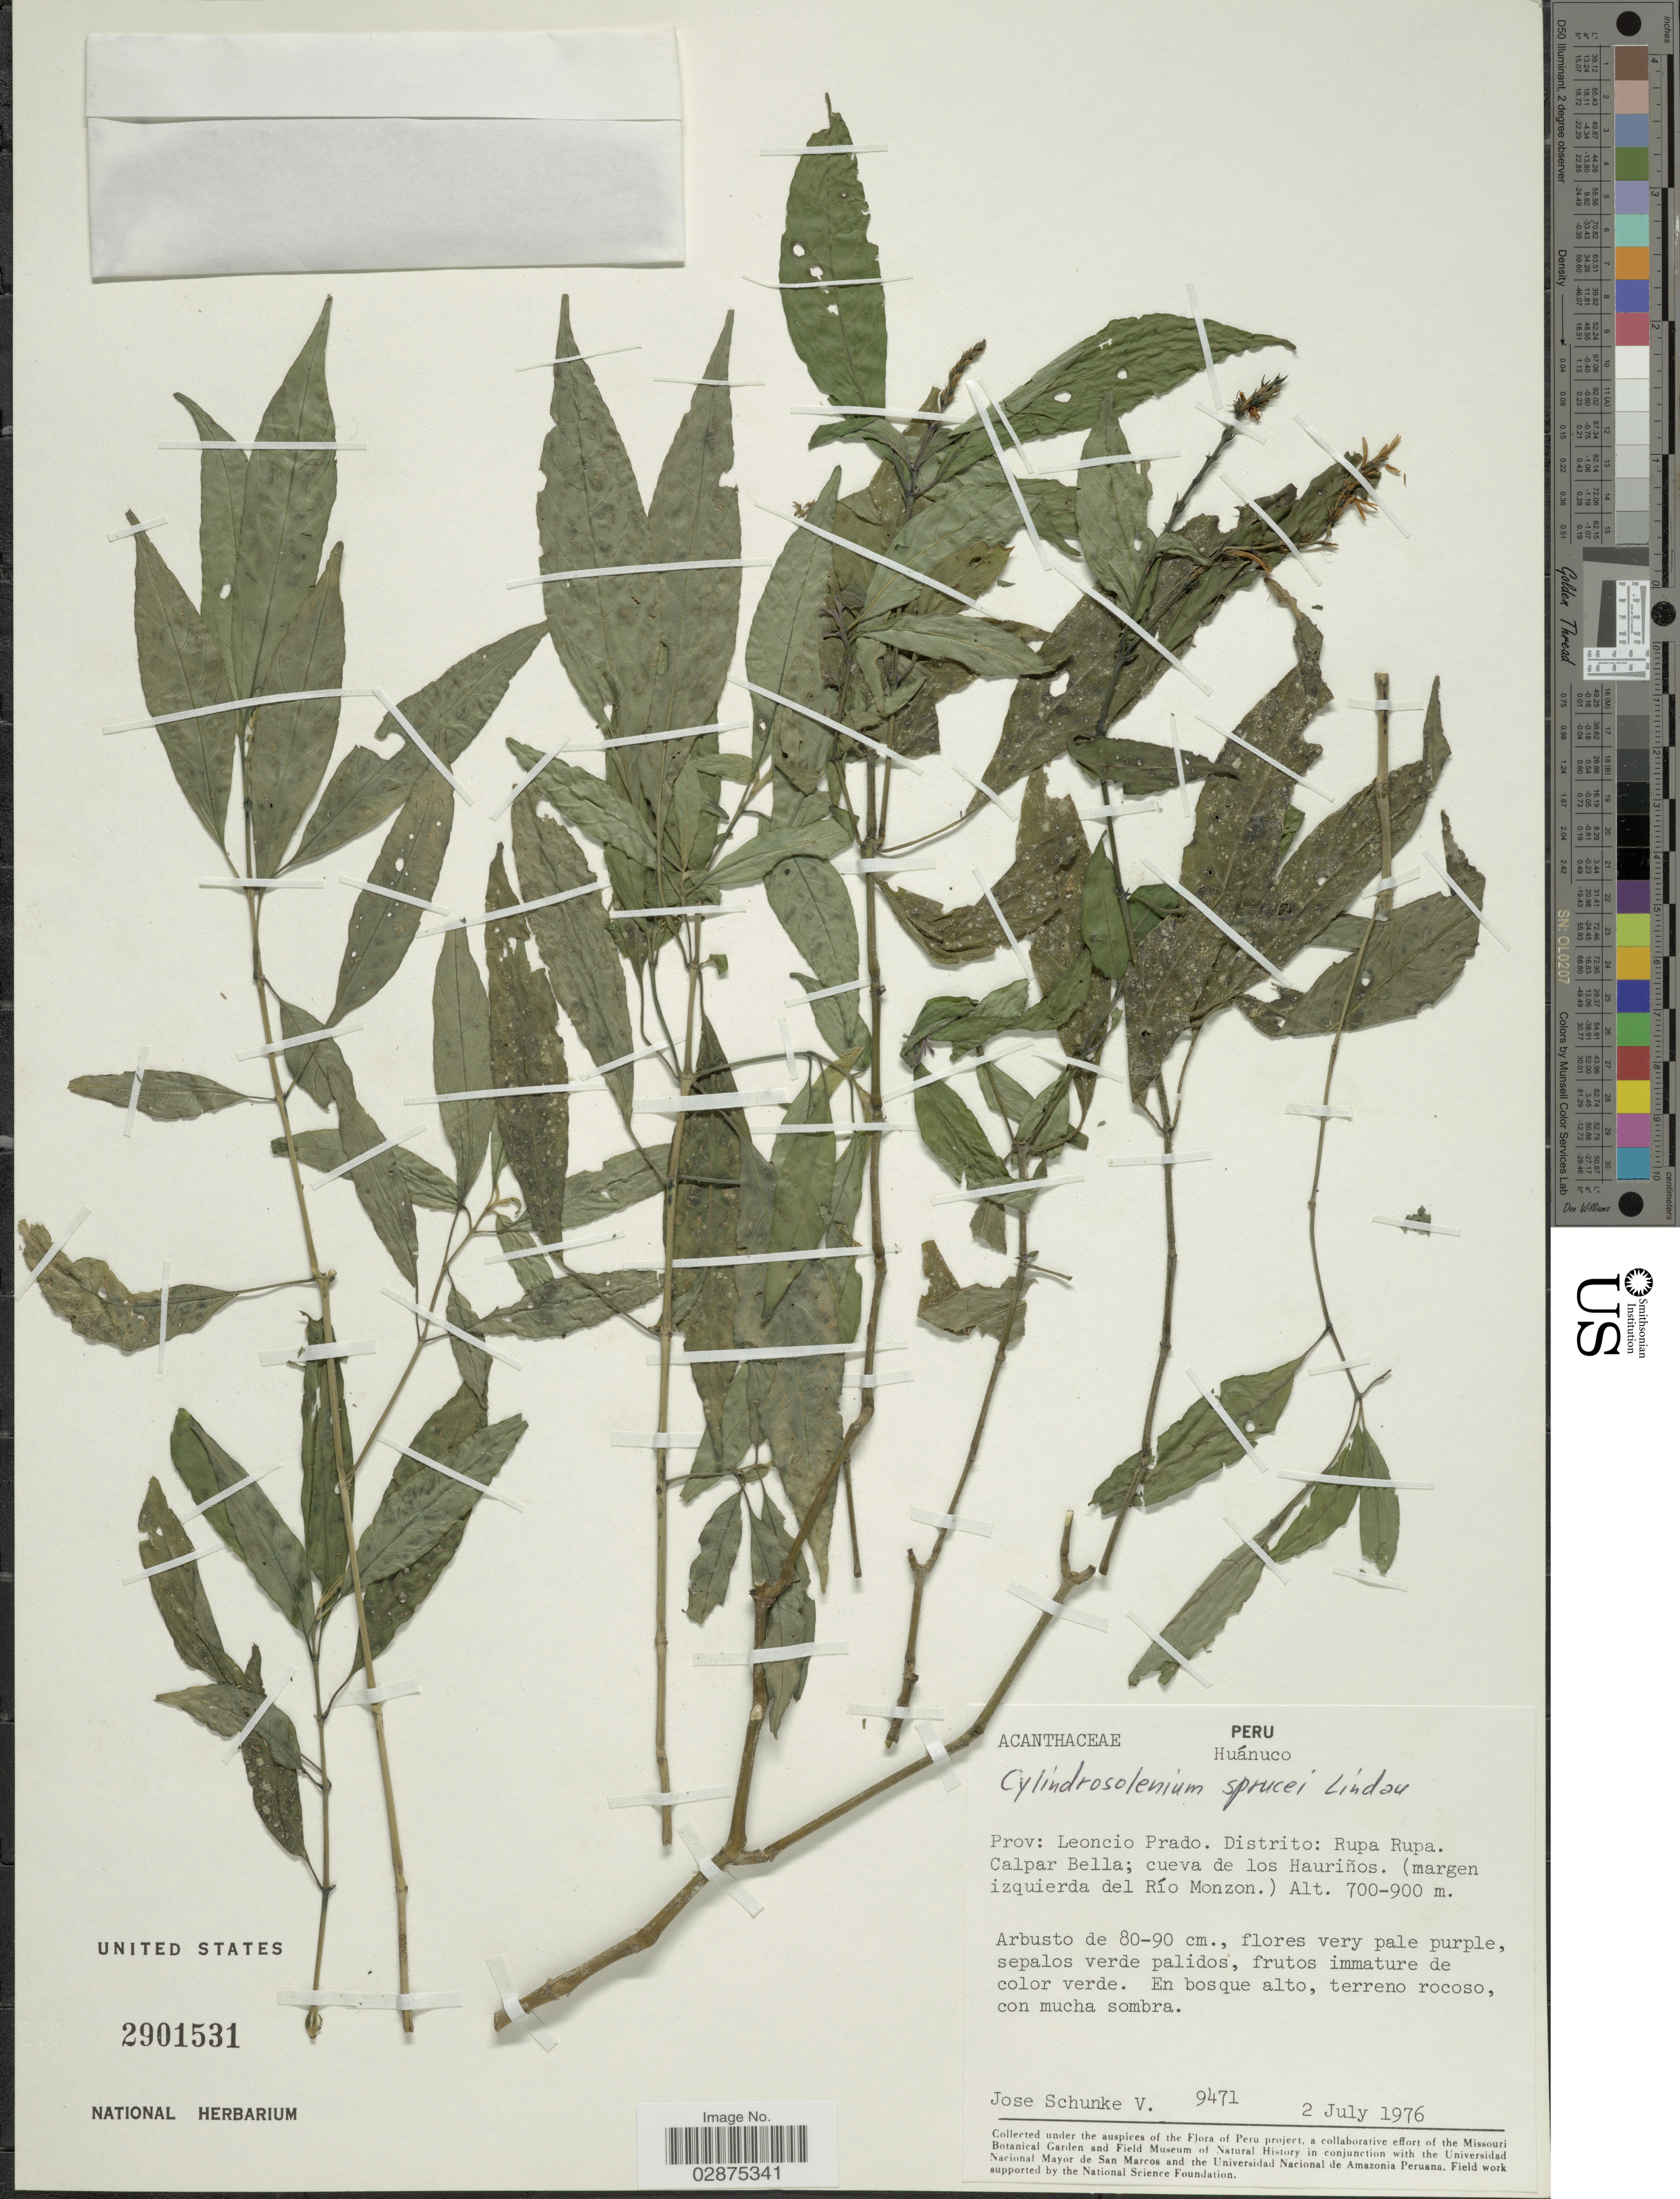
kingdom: Plantae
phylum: Tracheophyta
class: Magnoliopsida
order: Lamiales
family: Acanthaceae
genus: Stenostephanus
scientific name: Stenostephanus sprucei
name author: (Lindau) Wassh. & J.R.I. Wood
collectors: J. Schunke Vigo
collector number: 9471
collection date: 1976-07-02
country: Peru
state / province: Huánuco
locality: Prov: Leoncio Prado. Districto: Rupa Rupa. Calpar Bella; cueva de los Hauriños. (margen izquierda del Río Monzon.).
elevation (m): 700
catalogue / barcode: US 2901531